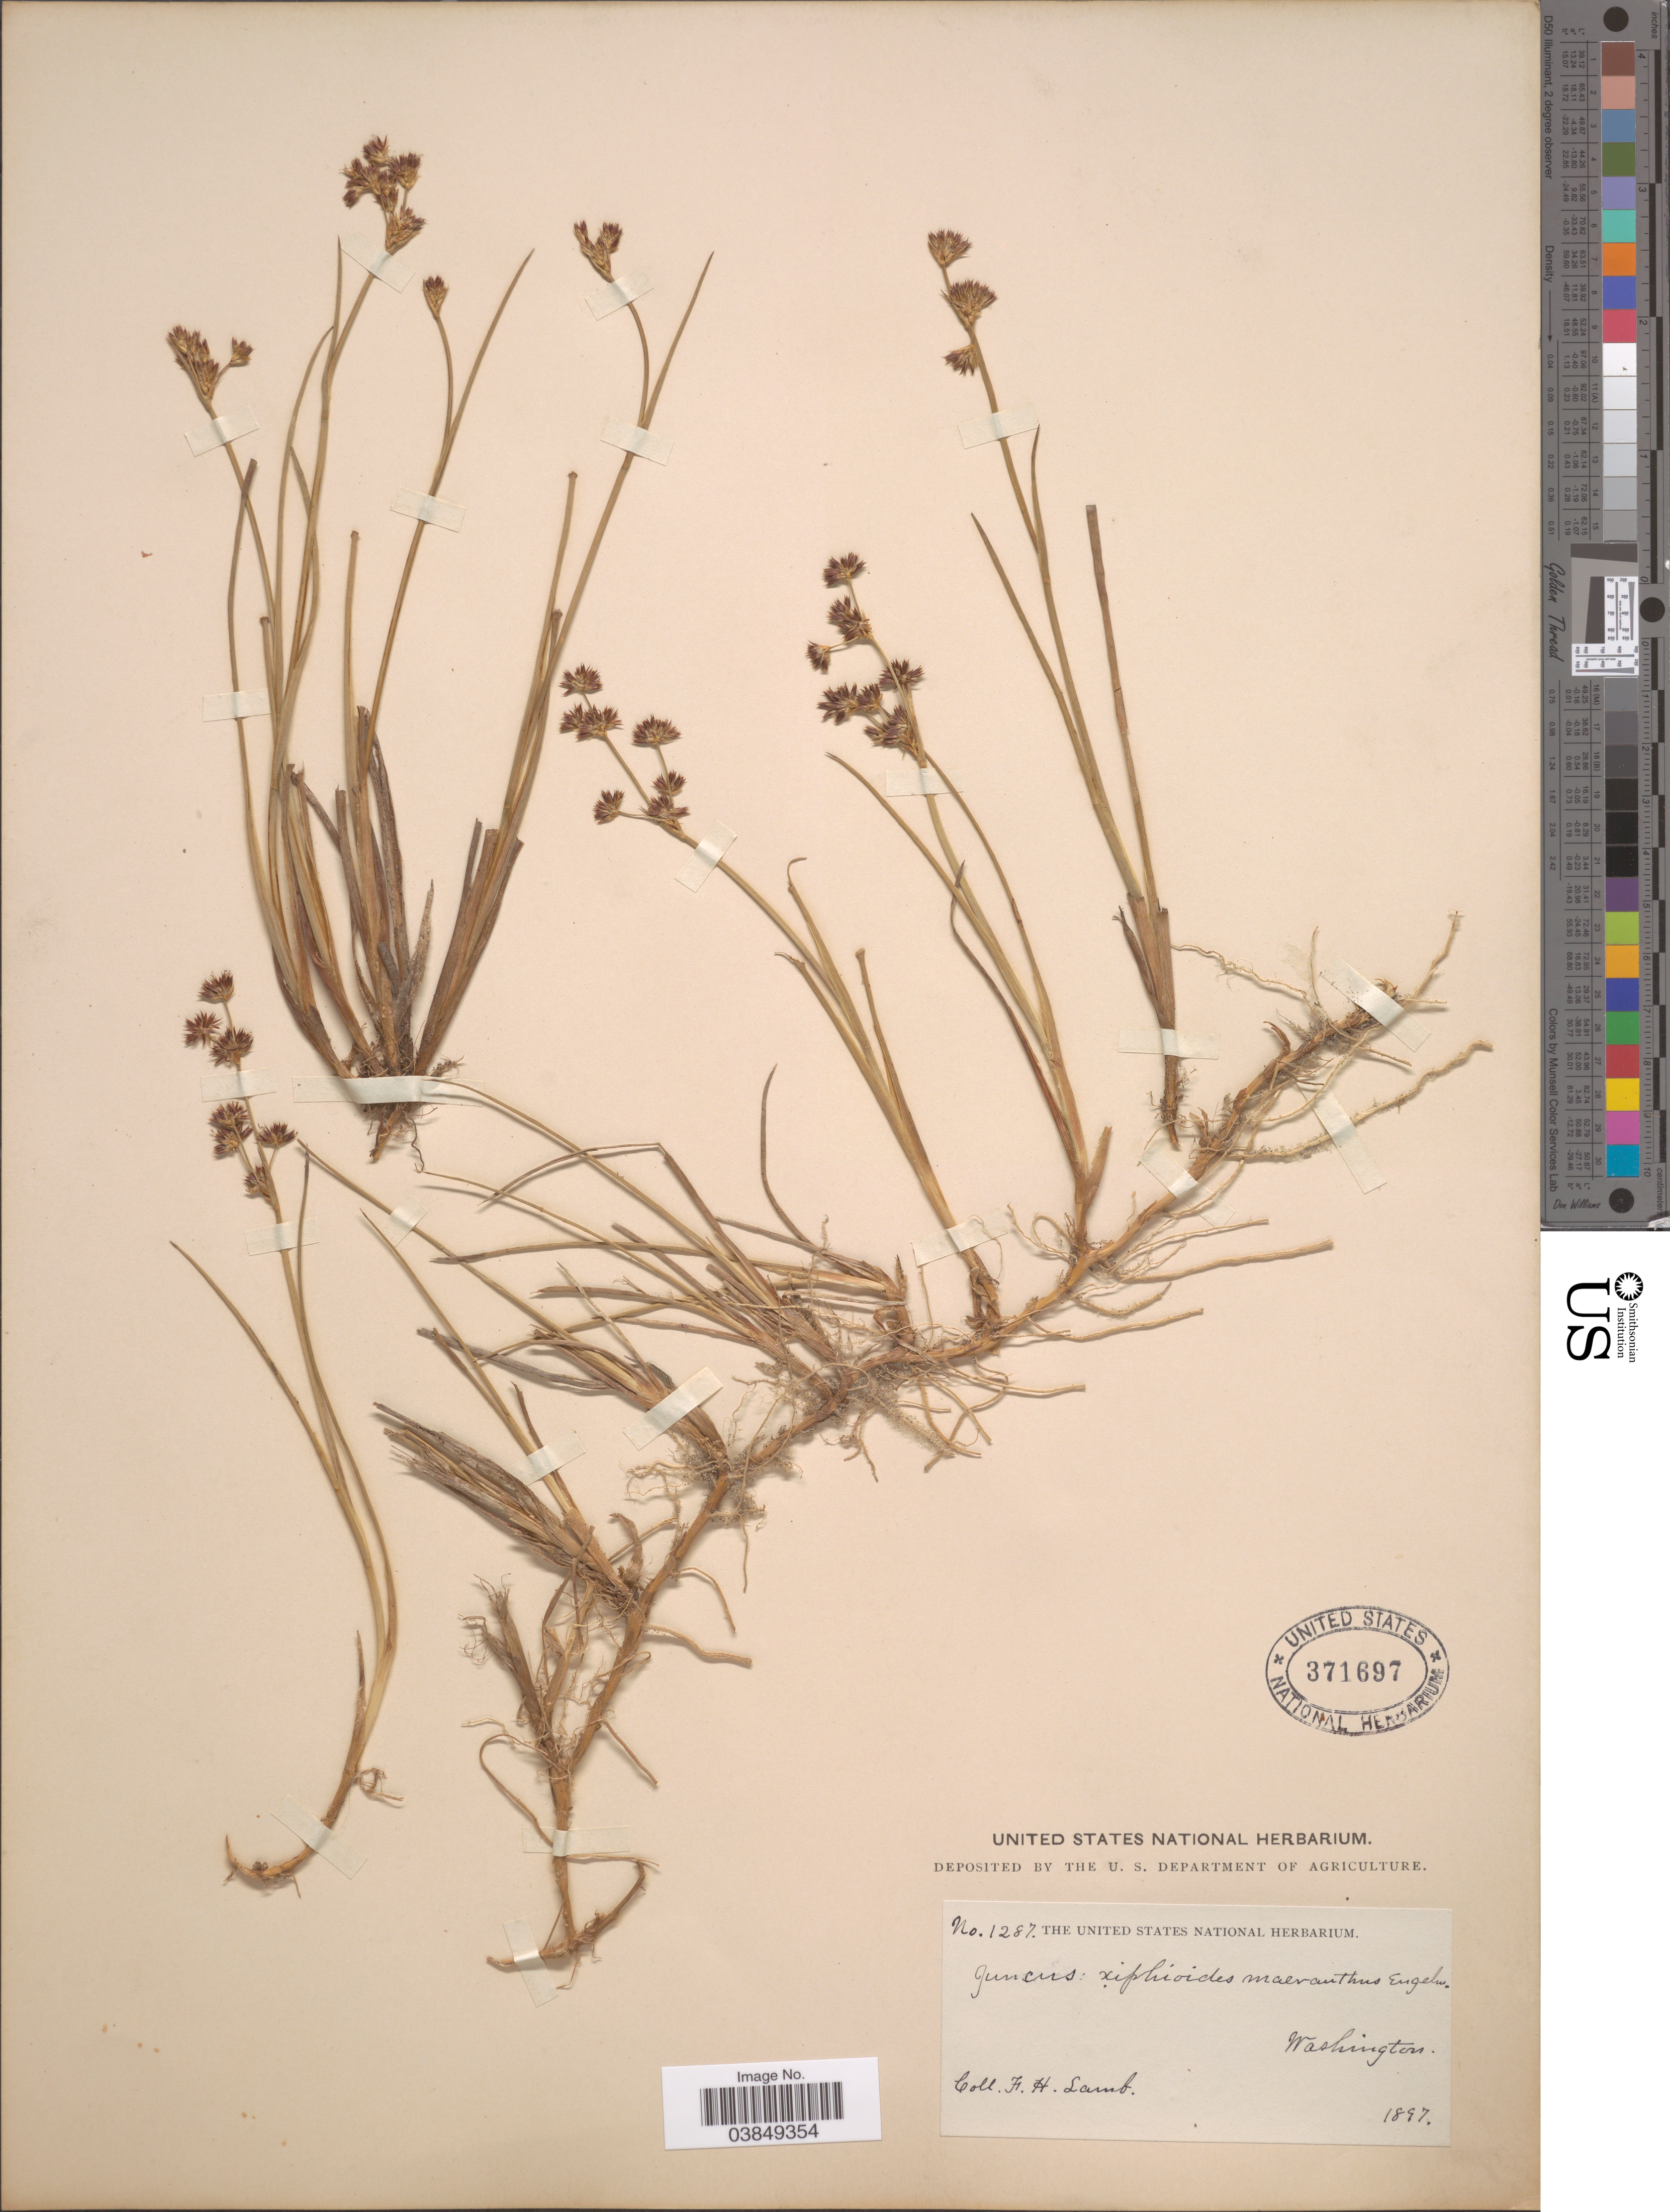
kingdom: Plantae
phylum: Tracheophyta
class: Liliopsida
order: Poales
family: Juncaceae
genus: Juncus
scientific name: Juncus ensifolius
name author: Wikstr.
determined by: Strong, Mark T., (BOT), Smithsonian Institution - National Museum of Natural History (UNITED STATES)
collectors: F. H. Lamb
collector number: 1287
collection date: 1897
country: United States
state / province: Washington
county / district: Grays Harbor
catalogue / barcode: US 371697